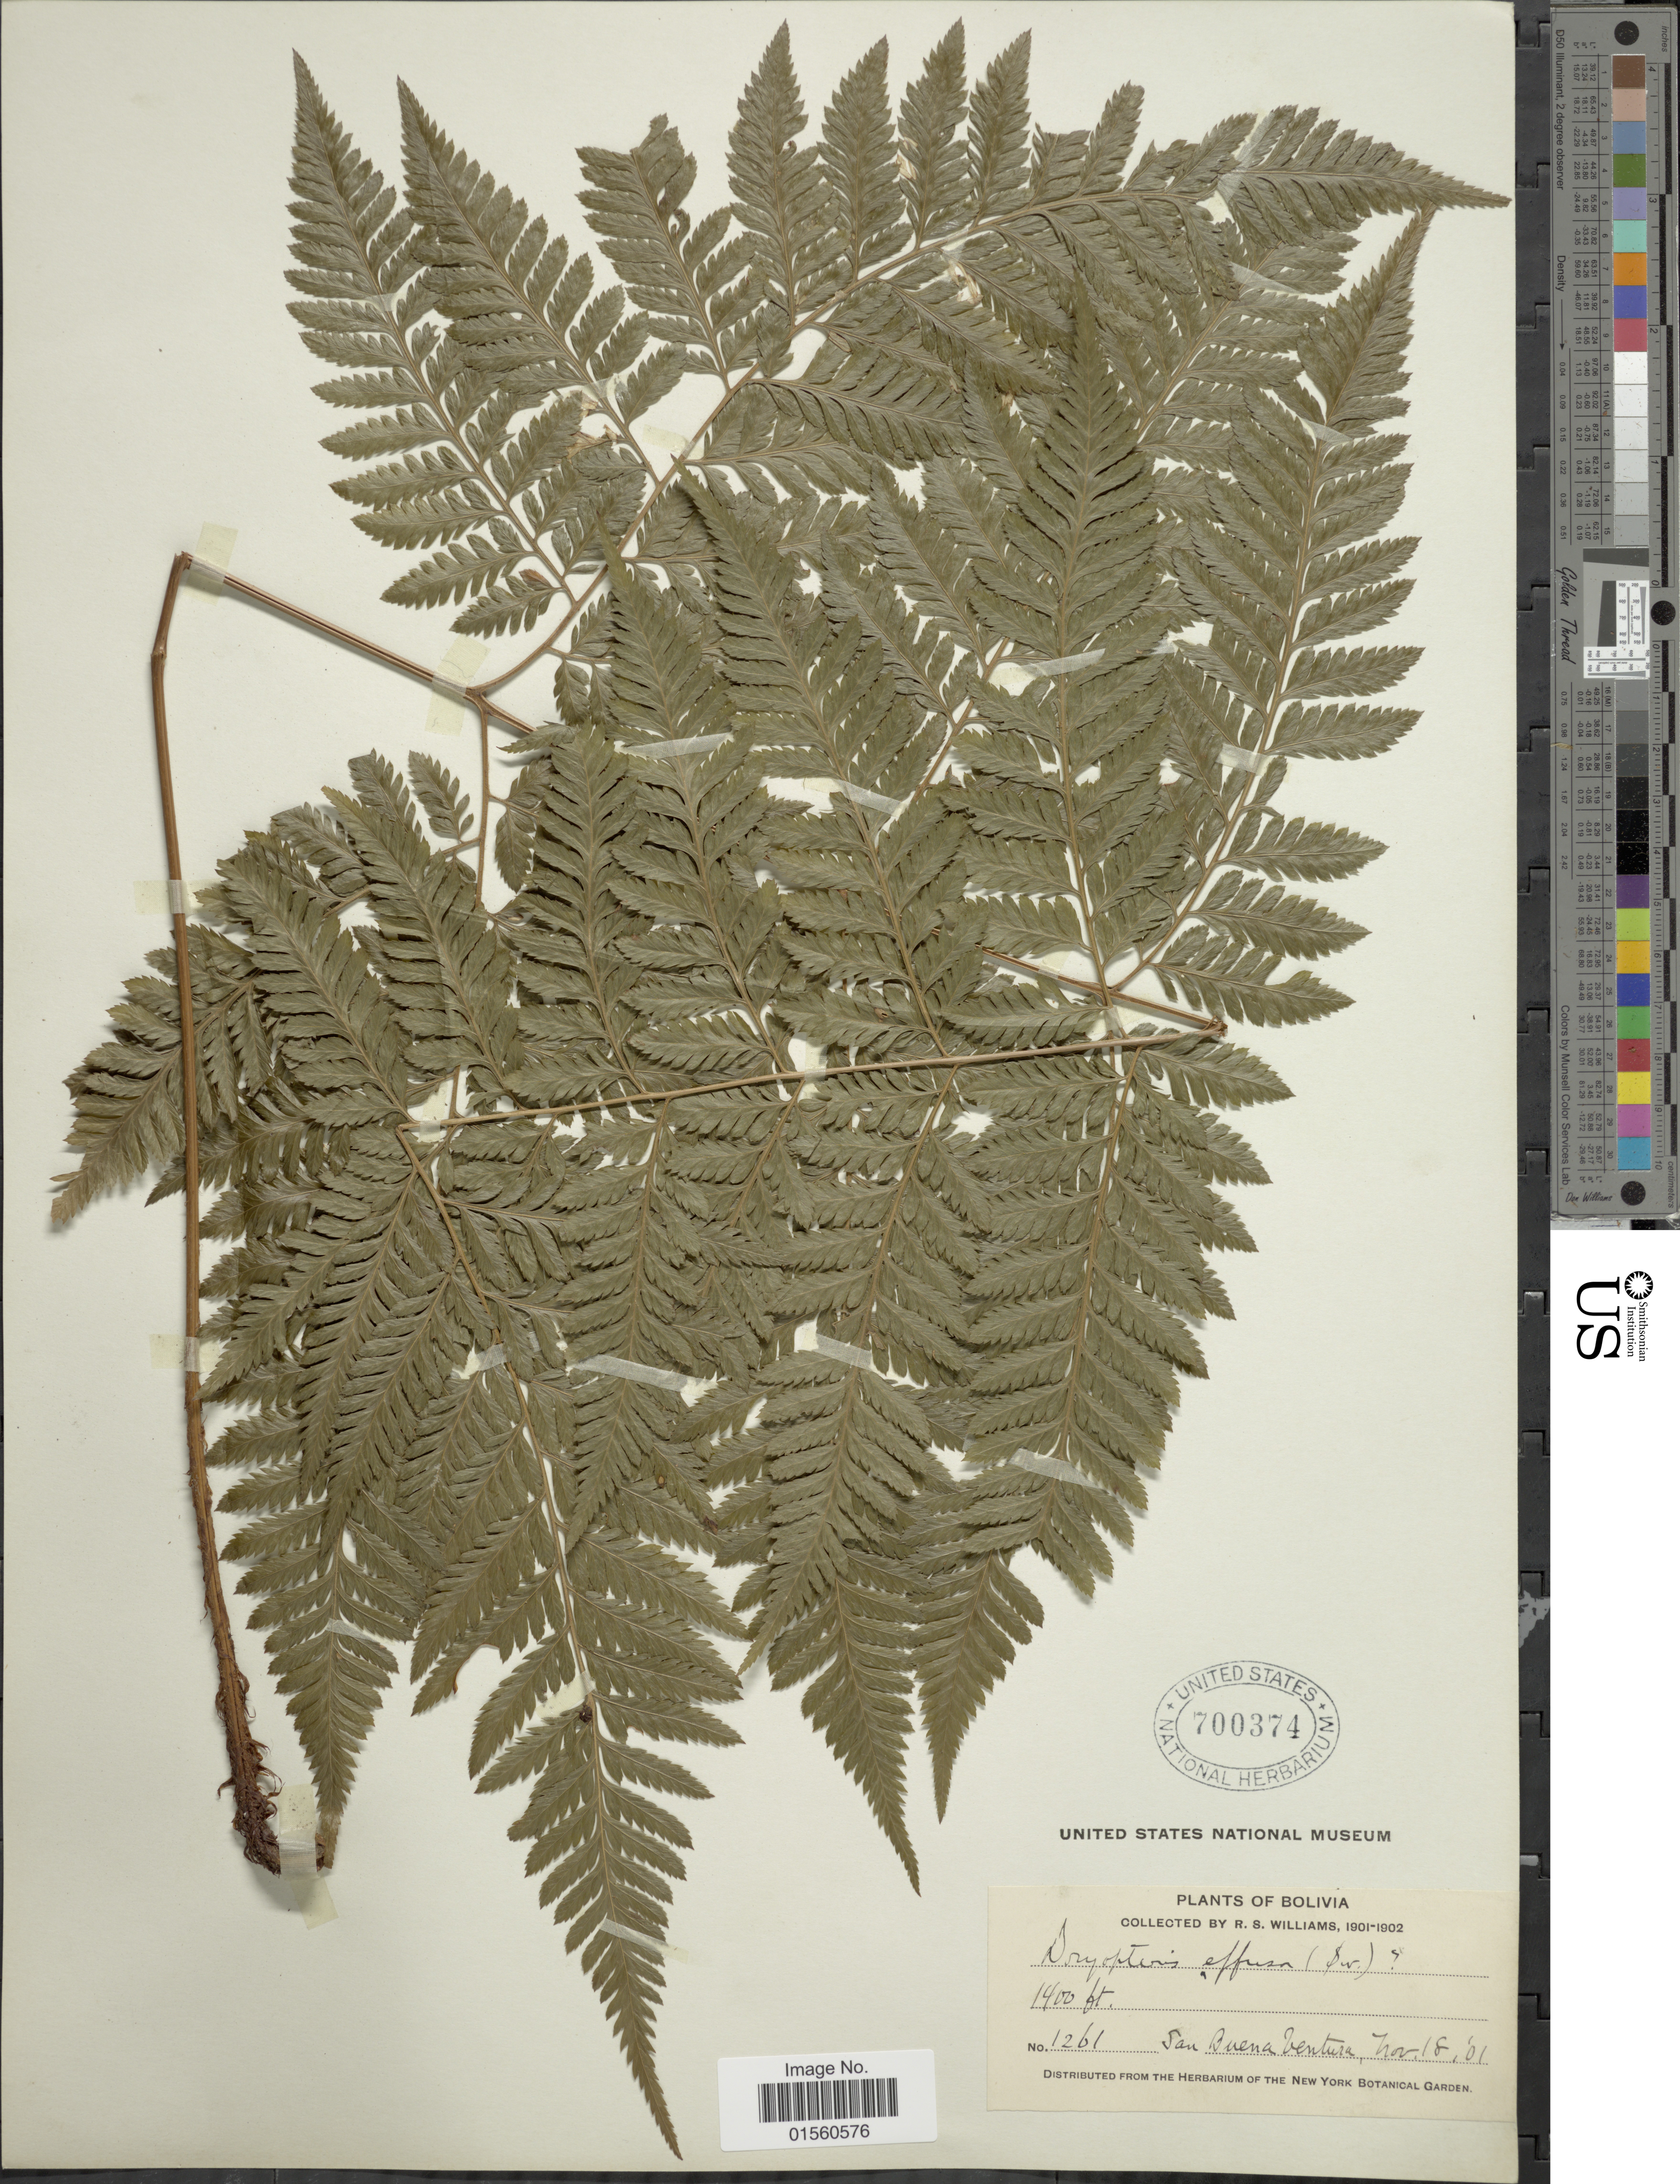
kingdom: Plantae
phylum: Tracheophyta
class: Polypodiopsida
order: Polypodiales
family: Dryopteridaceae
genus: Parapolystichum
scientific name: Parapolystichum effusum var. effusum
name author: (Sw.) Ching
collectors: R. S. Williams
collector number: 1261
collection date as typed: Nov. 18, 1901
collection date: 1901-11-18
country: Bolivia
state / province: La Paz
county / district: Iturralde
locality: San Buena Ventura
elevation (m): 427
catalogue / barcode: US 700374